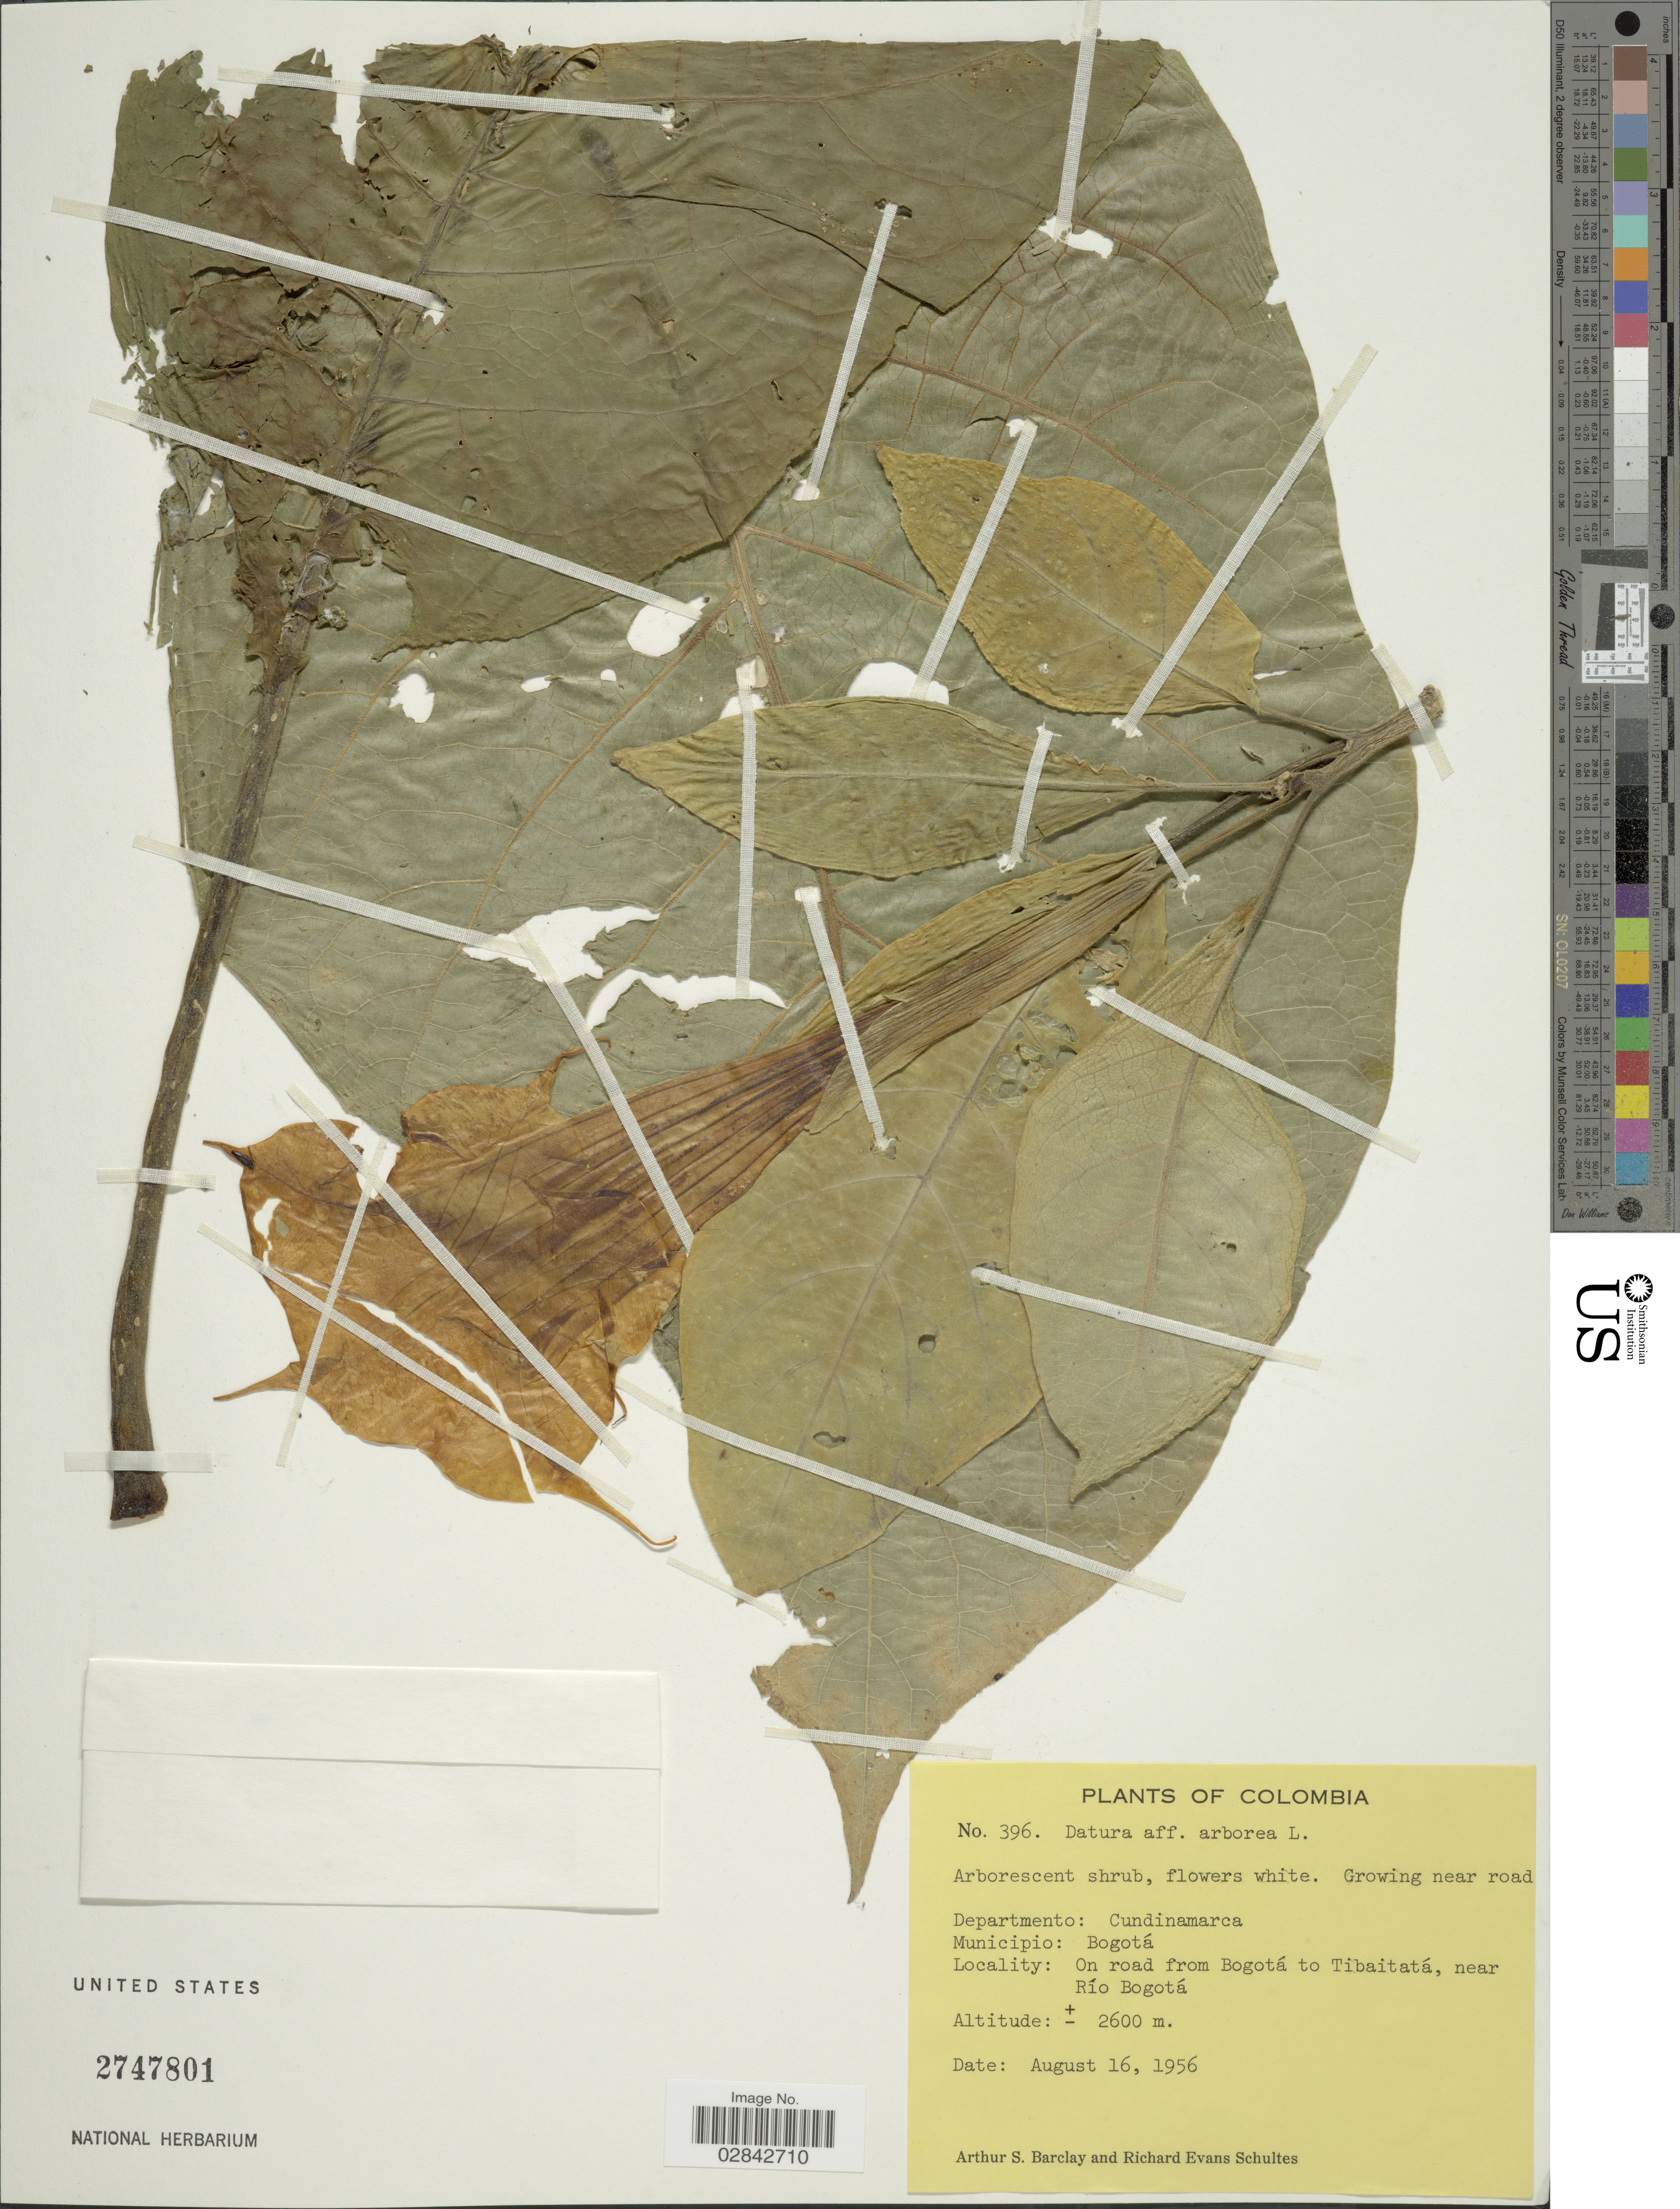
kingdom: Plantae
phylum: Tracheophyta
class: Magnoliopsida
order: Solanales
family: Solanaceae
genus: Brugmansia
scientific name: Brugmansia arborea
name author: (L.) Lagerh.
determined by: (US) Smithsonian Institution - National Museum of Natural History - Department of Botany (UNITED STATES)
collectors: A. S. Barclay & R. E. Schultes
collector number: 396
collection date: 1956-08-16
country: Colombia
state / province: Cundinamarca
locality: Departmento: Cundinamarca. Municipio/ Bogotá. On road between Bogotá and Tibaitatá near Río Bogotá.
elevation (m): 2600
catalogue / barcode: US 2747801